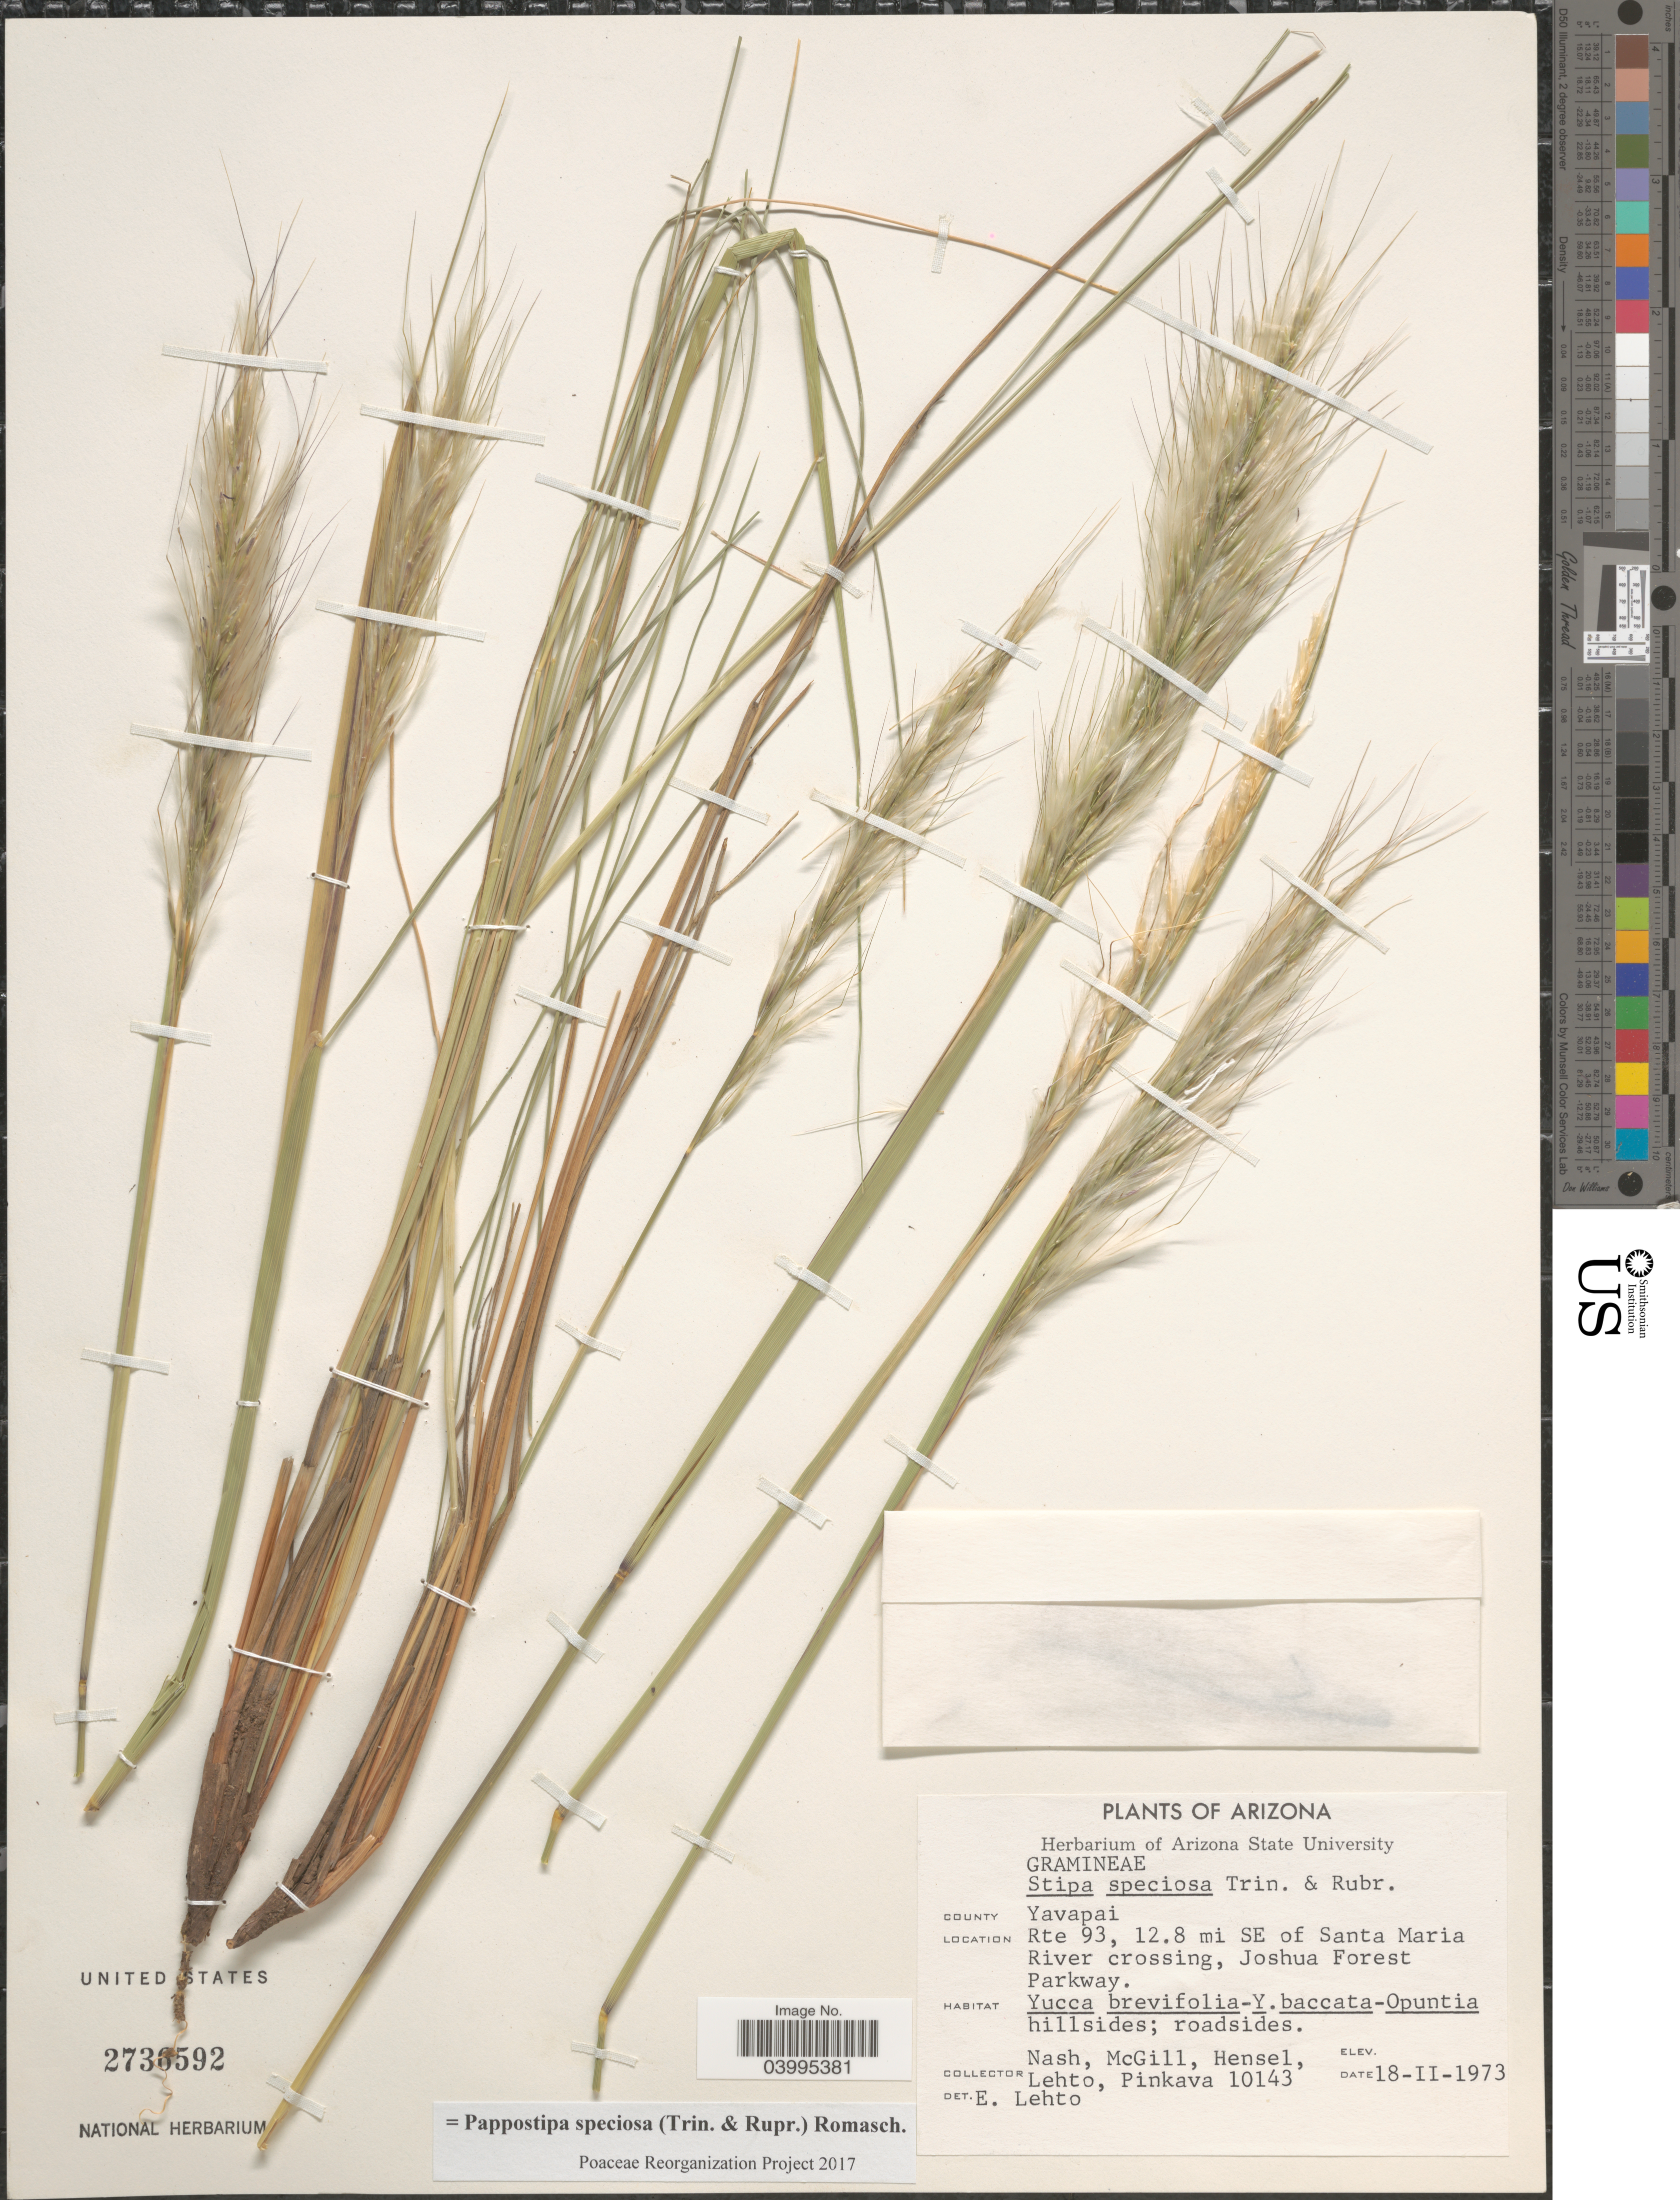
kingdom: Plantae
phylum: Tracheophyta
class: Liliopsida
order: Poales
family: Poaceae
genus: Pappostipa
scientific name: Pappostipa speciosa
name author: (Trin. & Rupr.) Romasch.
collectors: -- Nash, -. McGill, -. Hensel, -. Lehto & -. Pinkava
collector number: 10143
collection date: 1973-02-18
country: United States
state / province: Arizona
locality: County Yavapai. Rte 93, 12.8 mi SE of Santa Maria River crossing, Joshua Forest Parkway.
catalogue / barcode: US 2736592